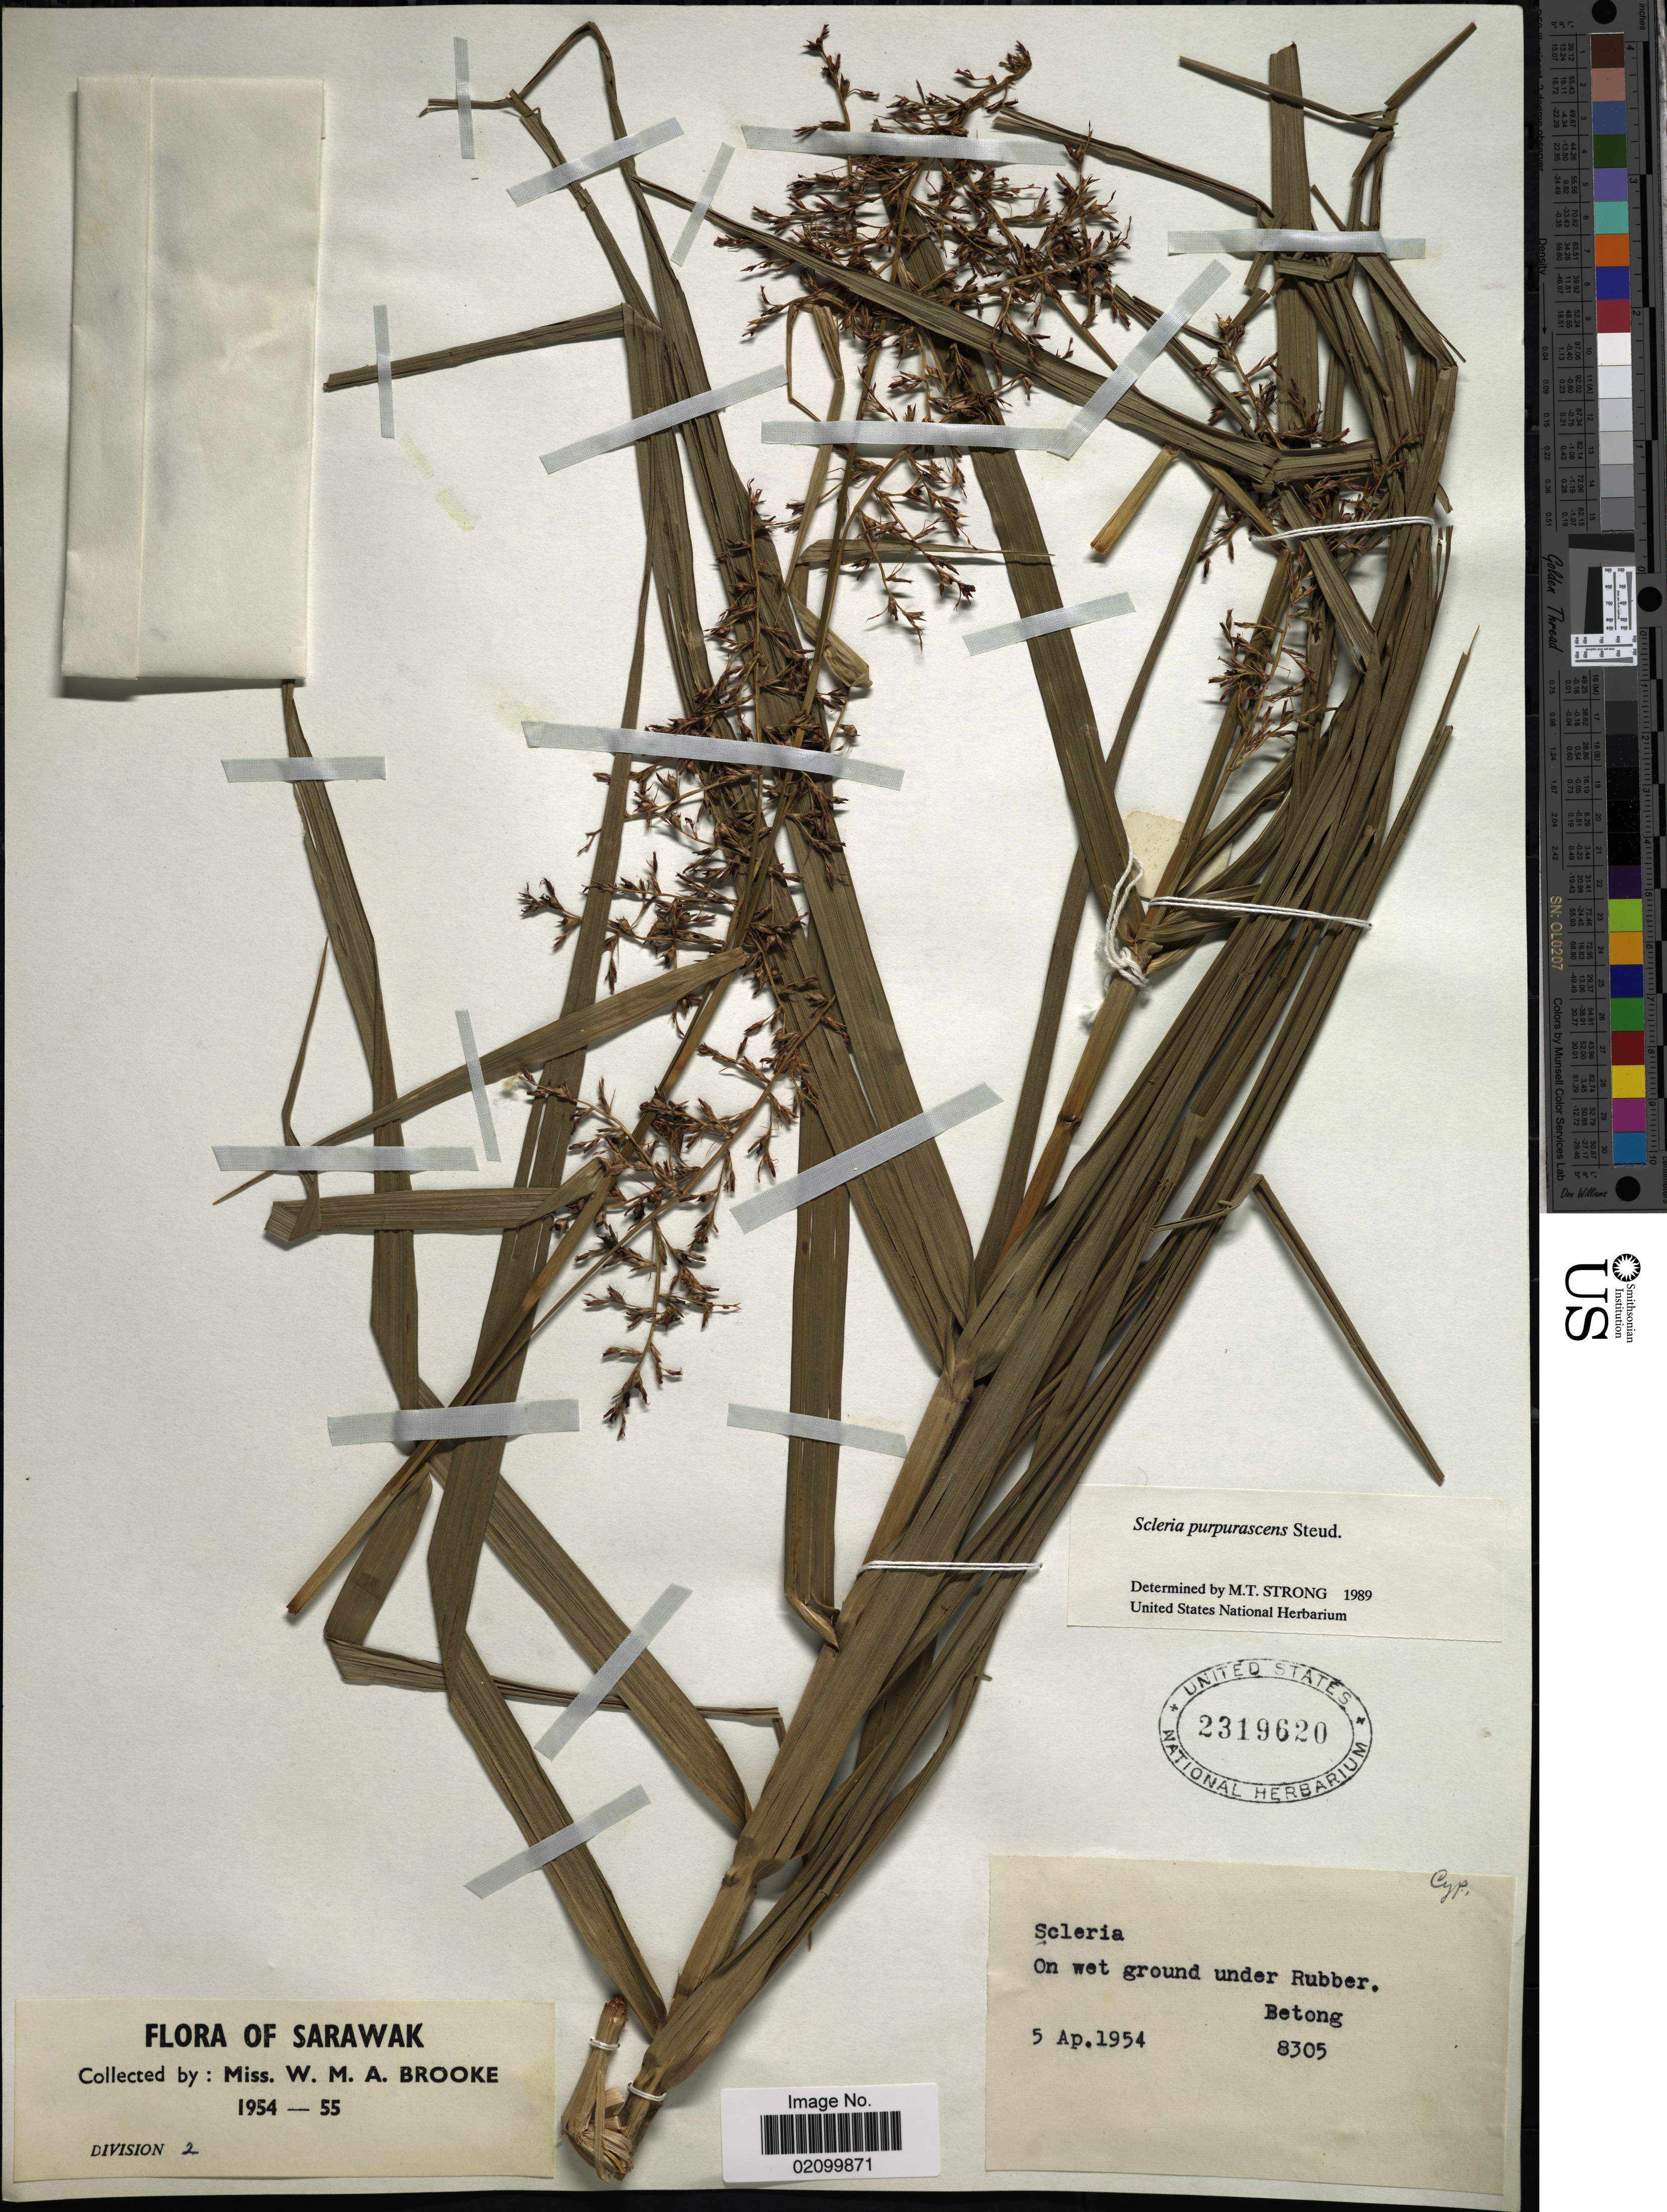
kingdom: Plantae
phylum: Tracheophyta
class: Liliopsida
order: Poales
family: Cyperaceae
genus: Scleria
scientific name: Scleria purpurascens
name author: Steud.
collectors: W. Brooke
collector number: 8305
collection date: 1954-04-05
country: Malaysia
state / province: Sarawak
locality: Betong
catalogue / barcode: US 2319620